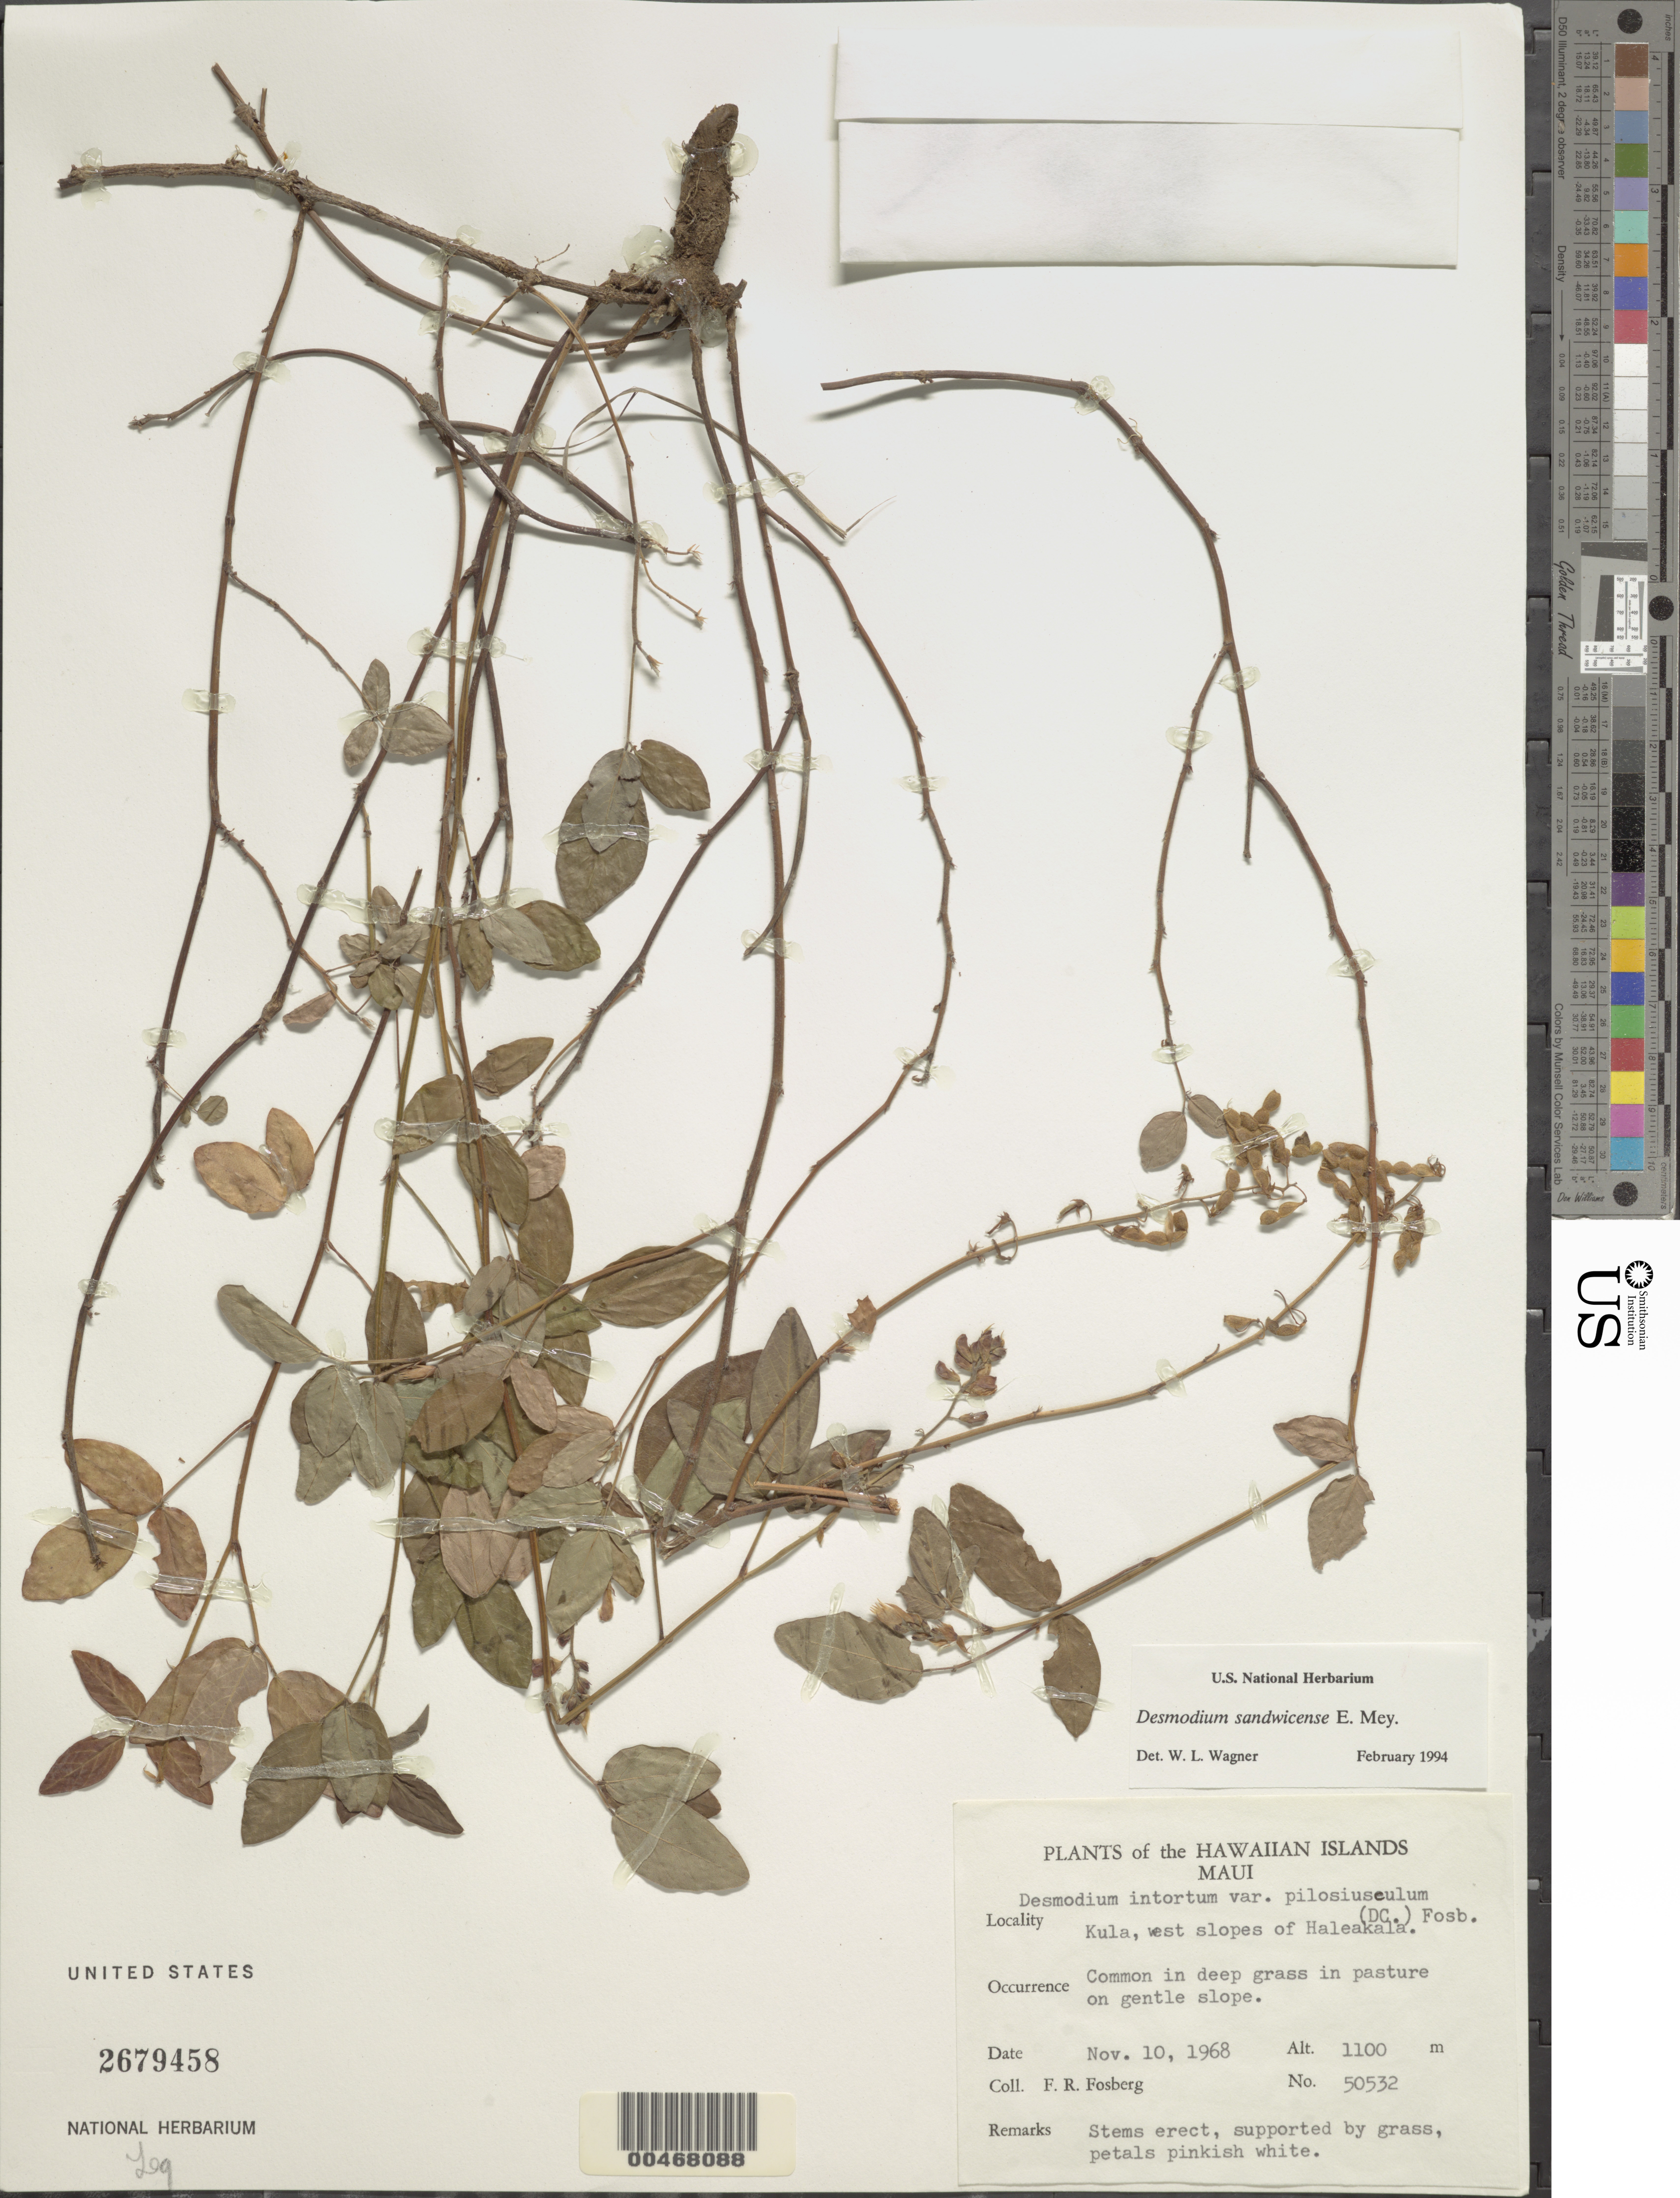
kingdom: Plantae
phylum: Tracheophyta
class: Magnoliopsida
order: Fabales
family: Fabaceae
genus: Desmodium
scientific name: Desmodium uncinatum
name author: (Jacq.) DC.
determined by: Wagner, W. L., (BOT), Smithsonian Institution - National Museum of Natural History (UNITED STATES)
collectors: F. R. Fosberg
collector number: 50532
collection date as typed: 10 Nov 1968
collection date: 1968-11-10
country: United States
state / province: Hawaii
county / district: Maui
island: Maui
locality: Kula, west slopes of Haleakala.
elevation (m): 1100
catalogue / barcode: US 2679458